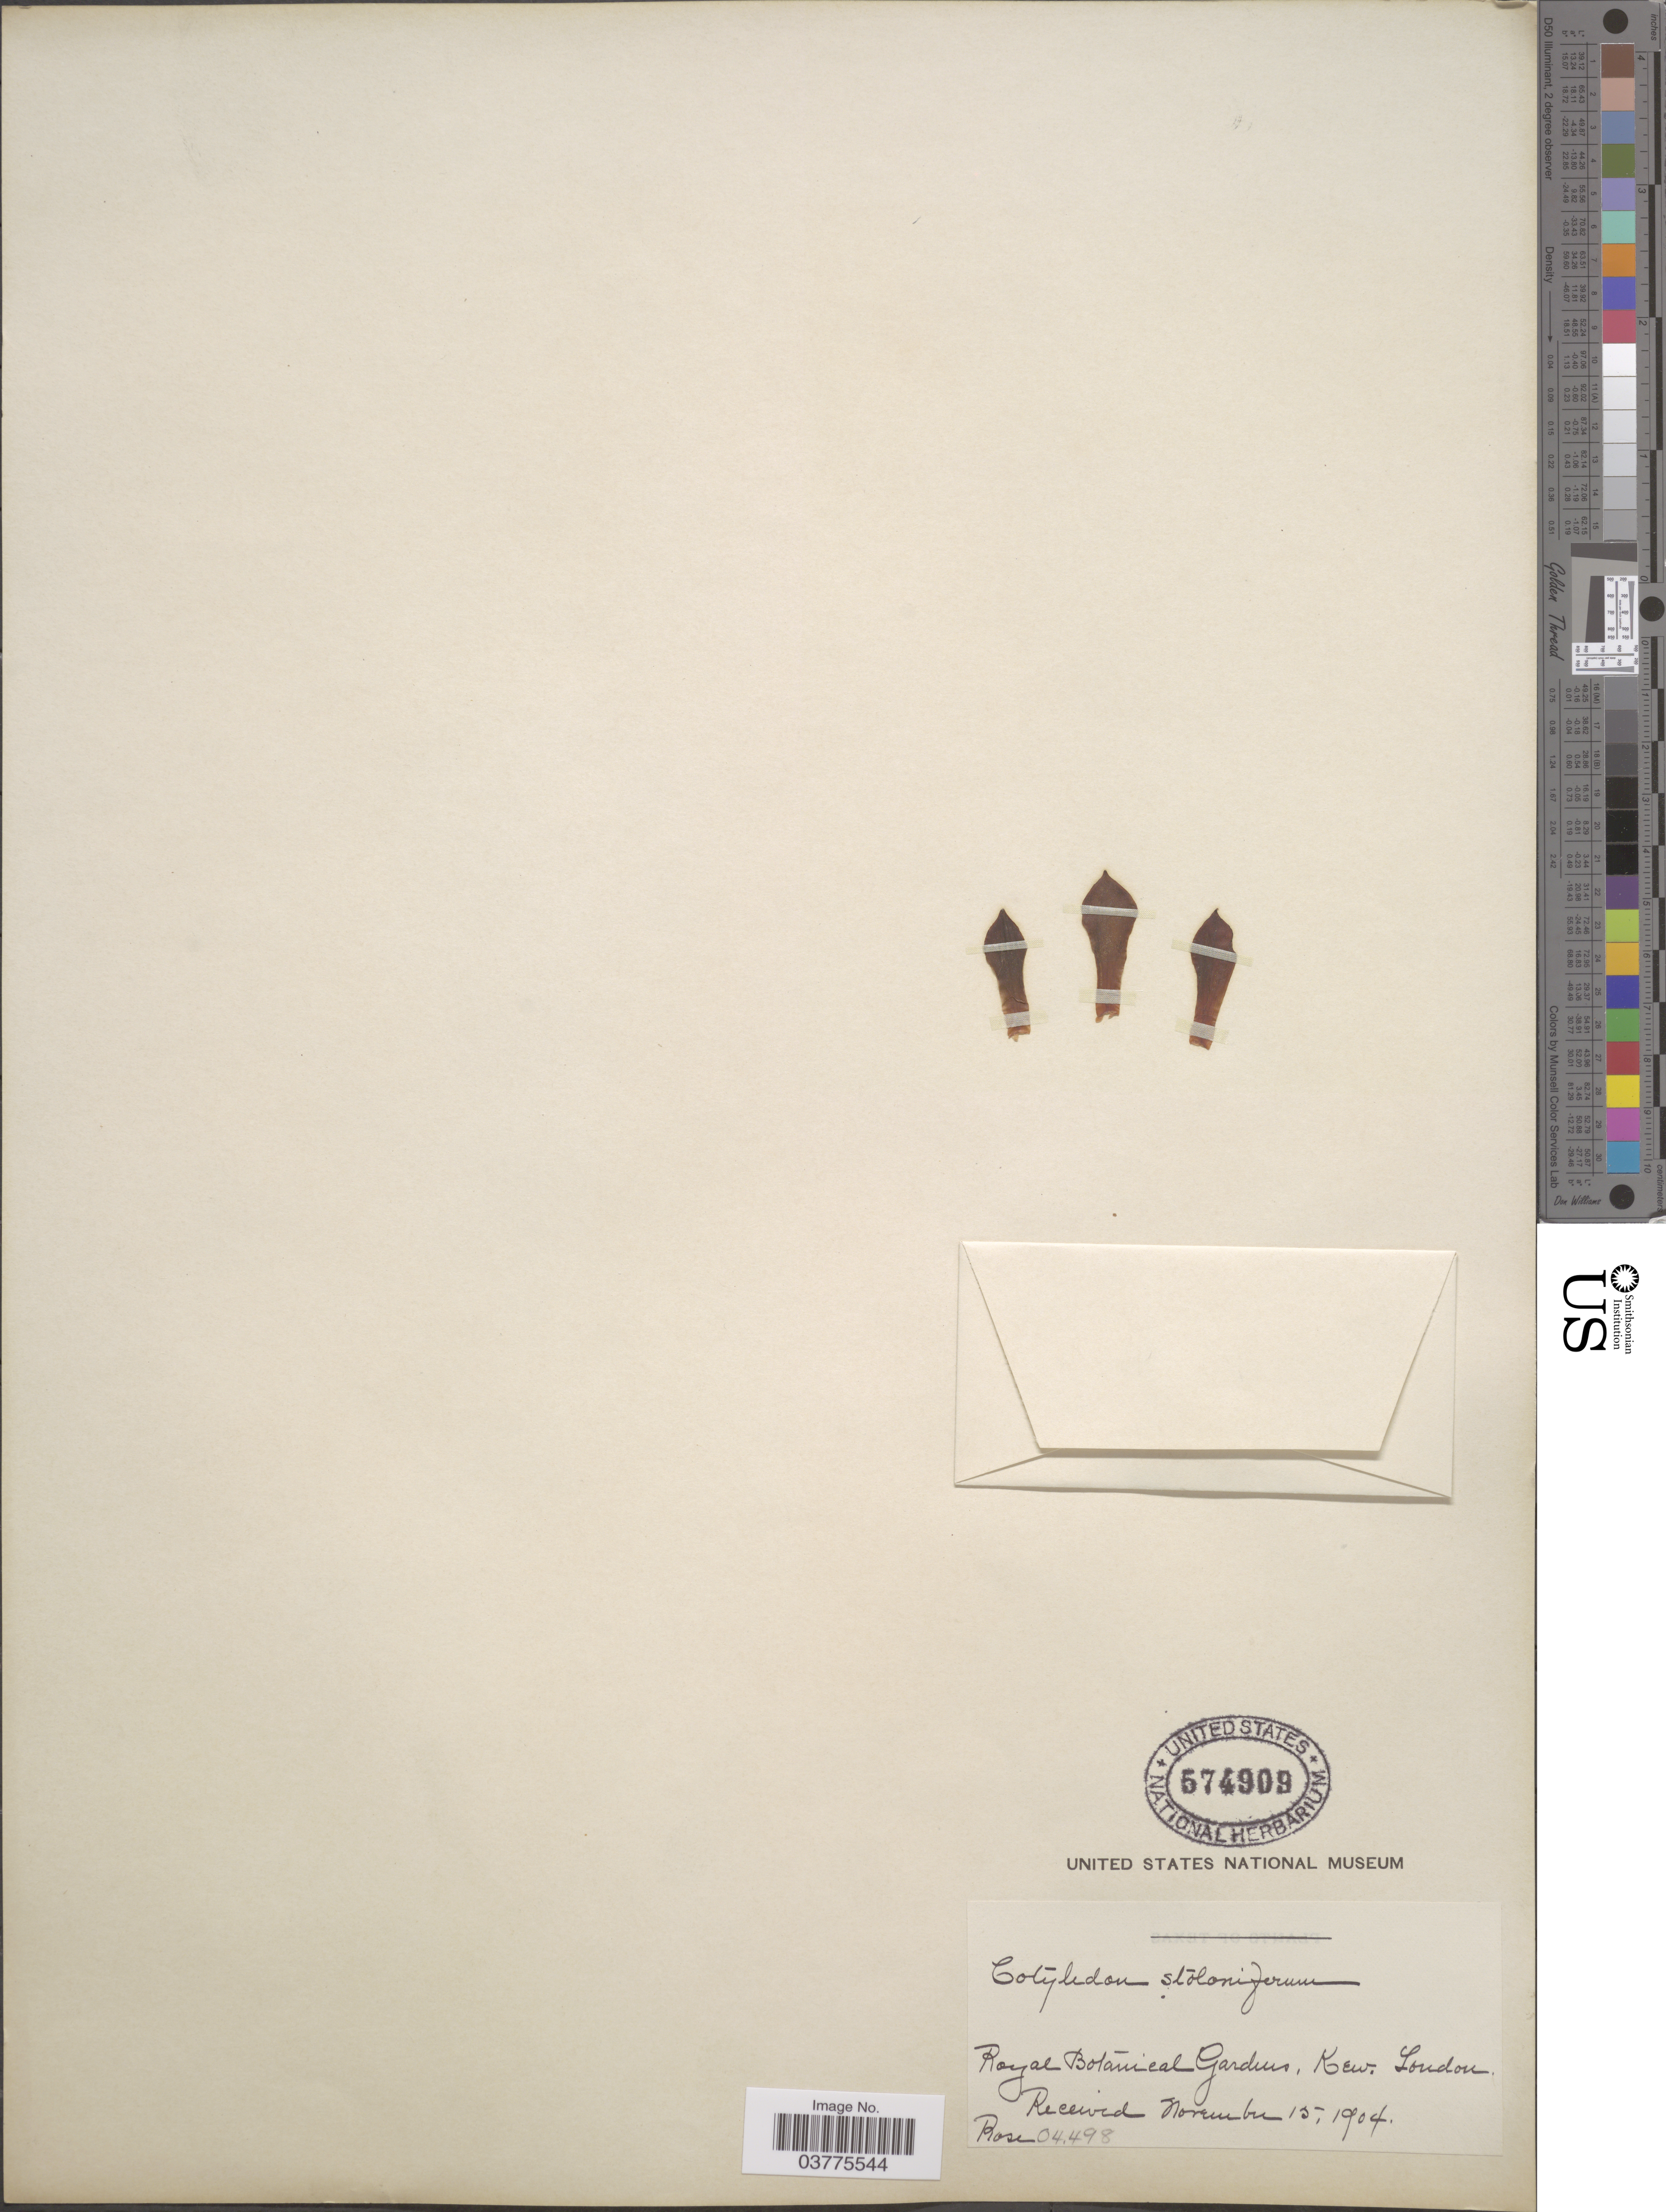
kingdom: Plantae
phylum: Tracheophyta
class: Magnoliopsida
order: Saxifragales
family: Crassulaceae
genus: Echeveria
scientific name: Echeveria stolonifera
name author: (Baker) Otto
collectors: -- Rose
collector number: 04498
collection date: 1904-11-15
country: United Kingdom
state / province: England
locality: Royal Botanical Gardens, Kew. London.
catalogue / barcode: US 574909